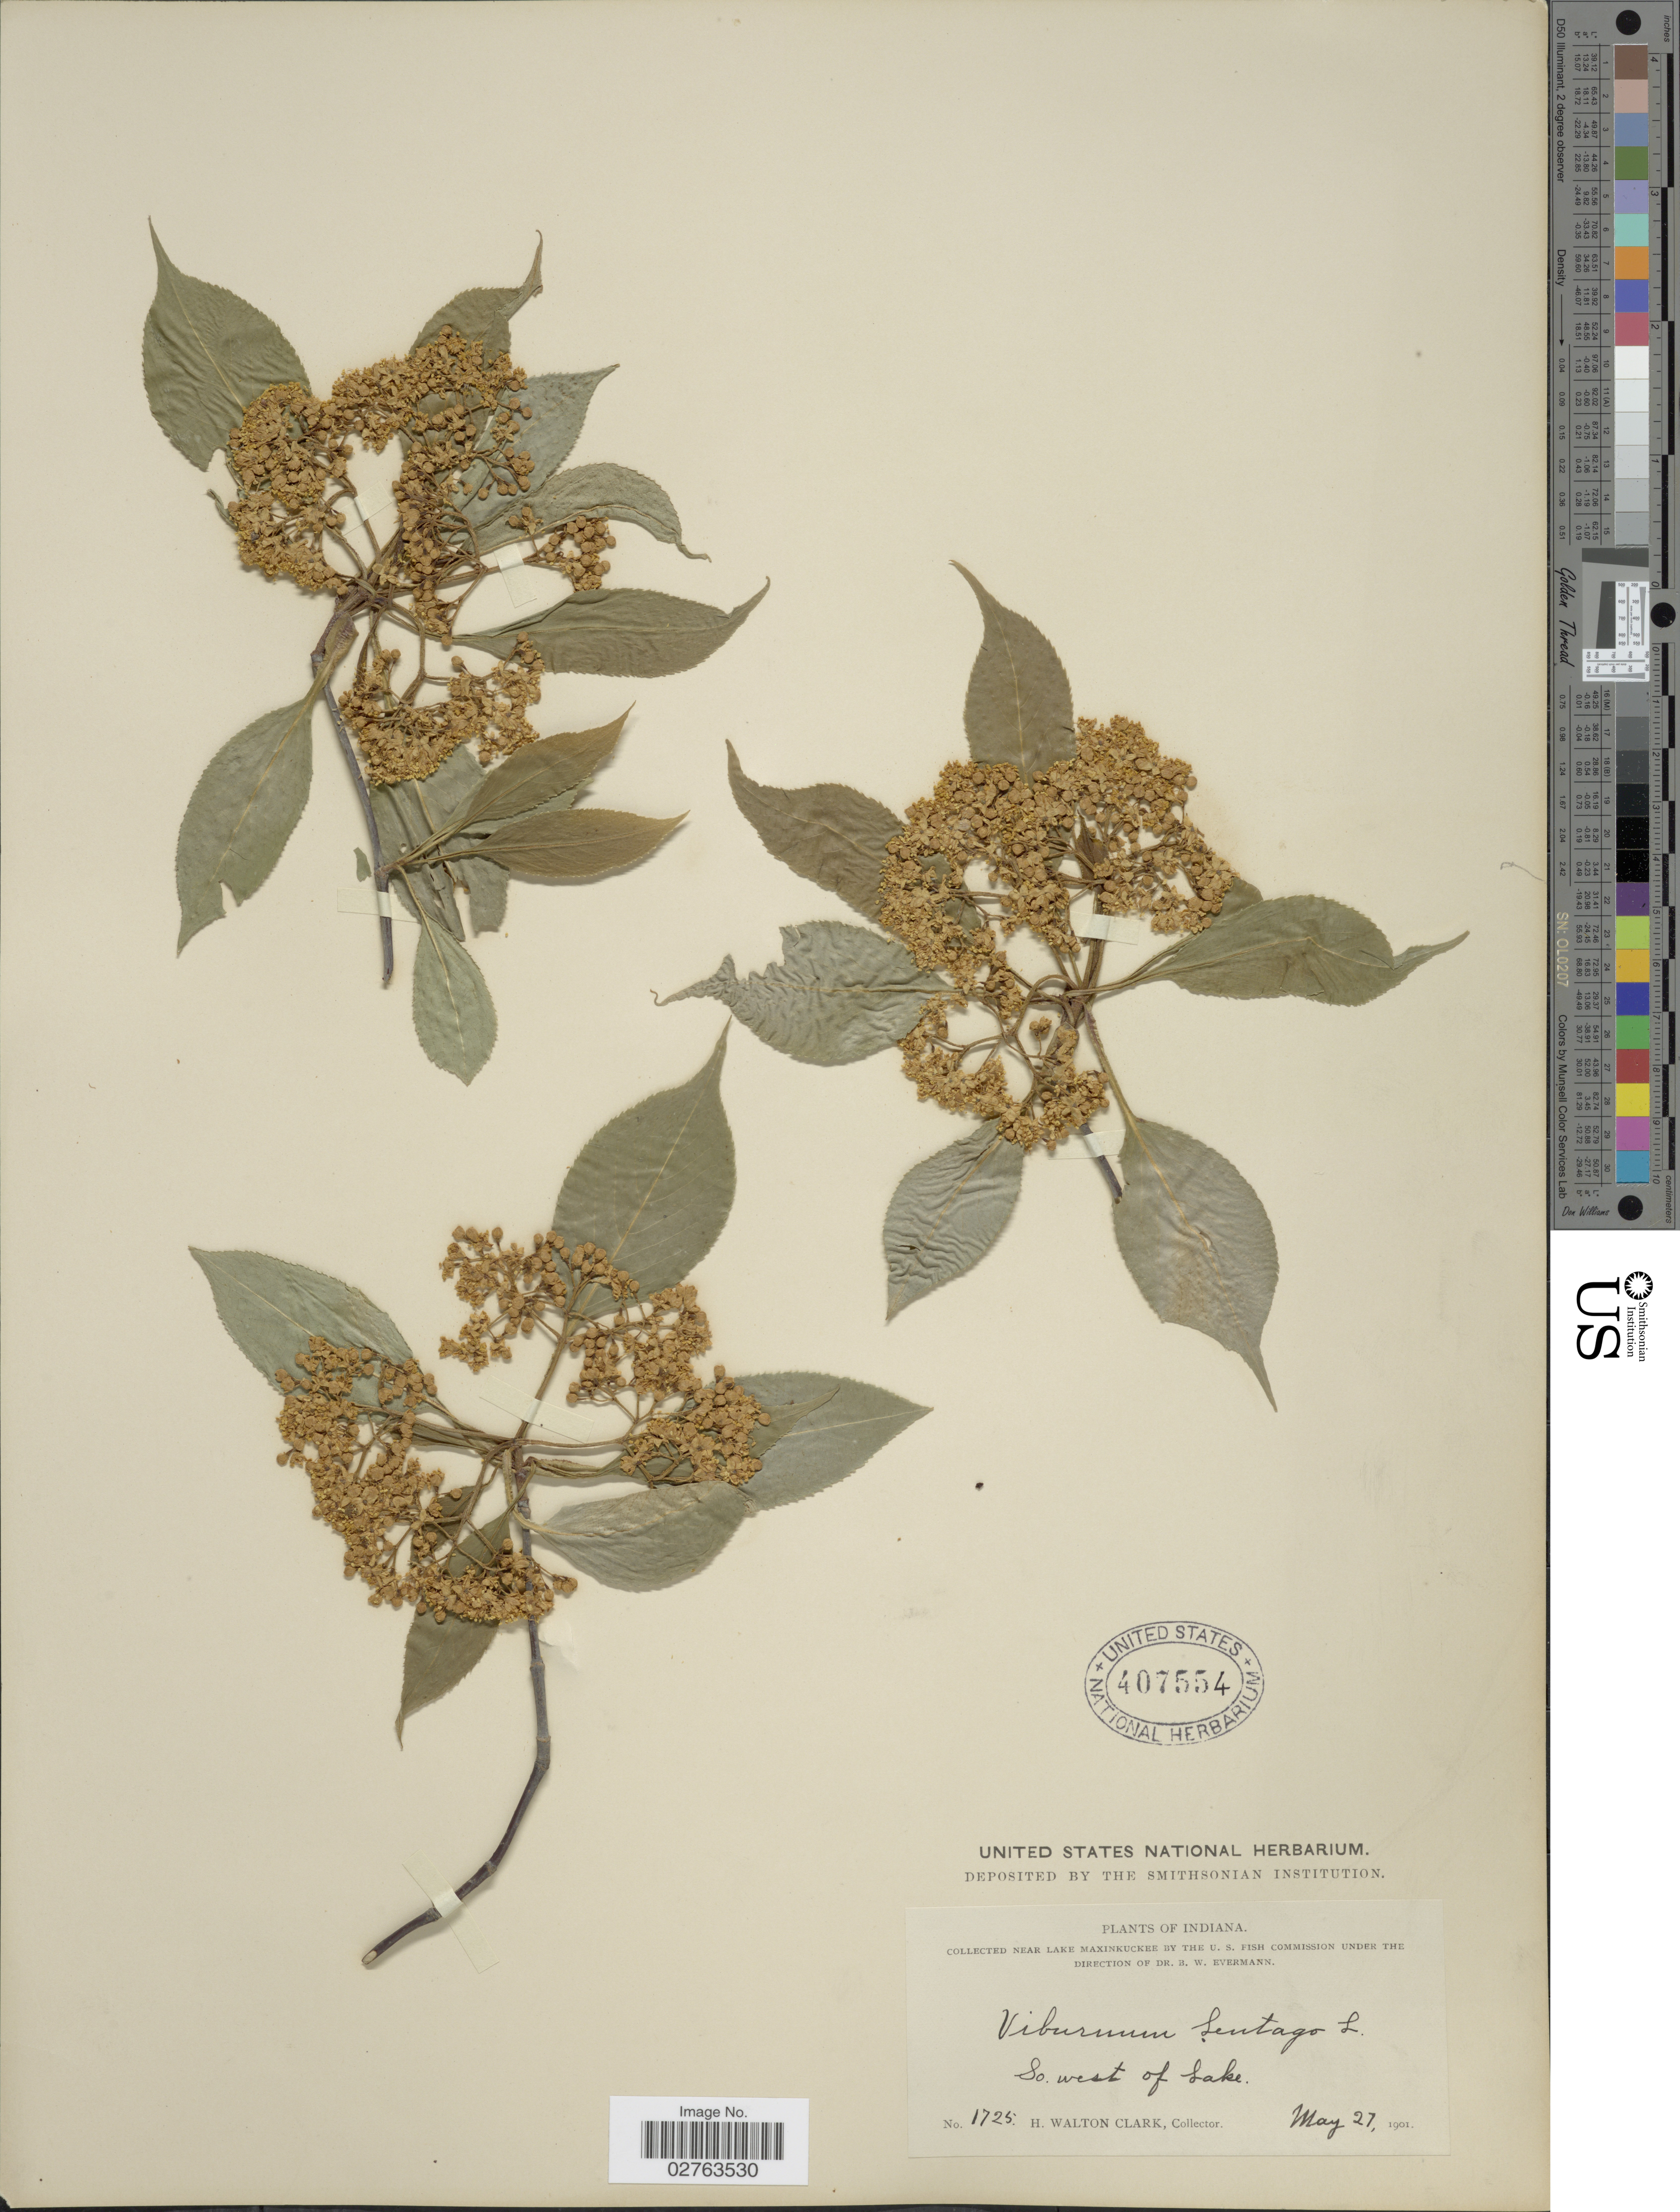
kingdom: Plantae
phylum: Tracheophyta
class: Magnoliopsida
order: Dipsacales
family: Viburnaceae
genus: Viburnum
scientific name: Viburnum lentago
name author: L.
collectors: H. W. Clark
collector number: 1725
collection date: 1901-05-27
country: United States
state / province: Indiana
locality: Near Lake Maxinkuckee. So. west of lake.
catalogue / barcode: US 407554